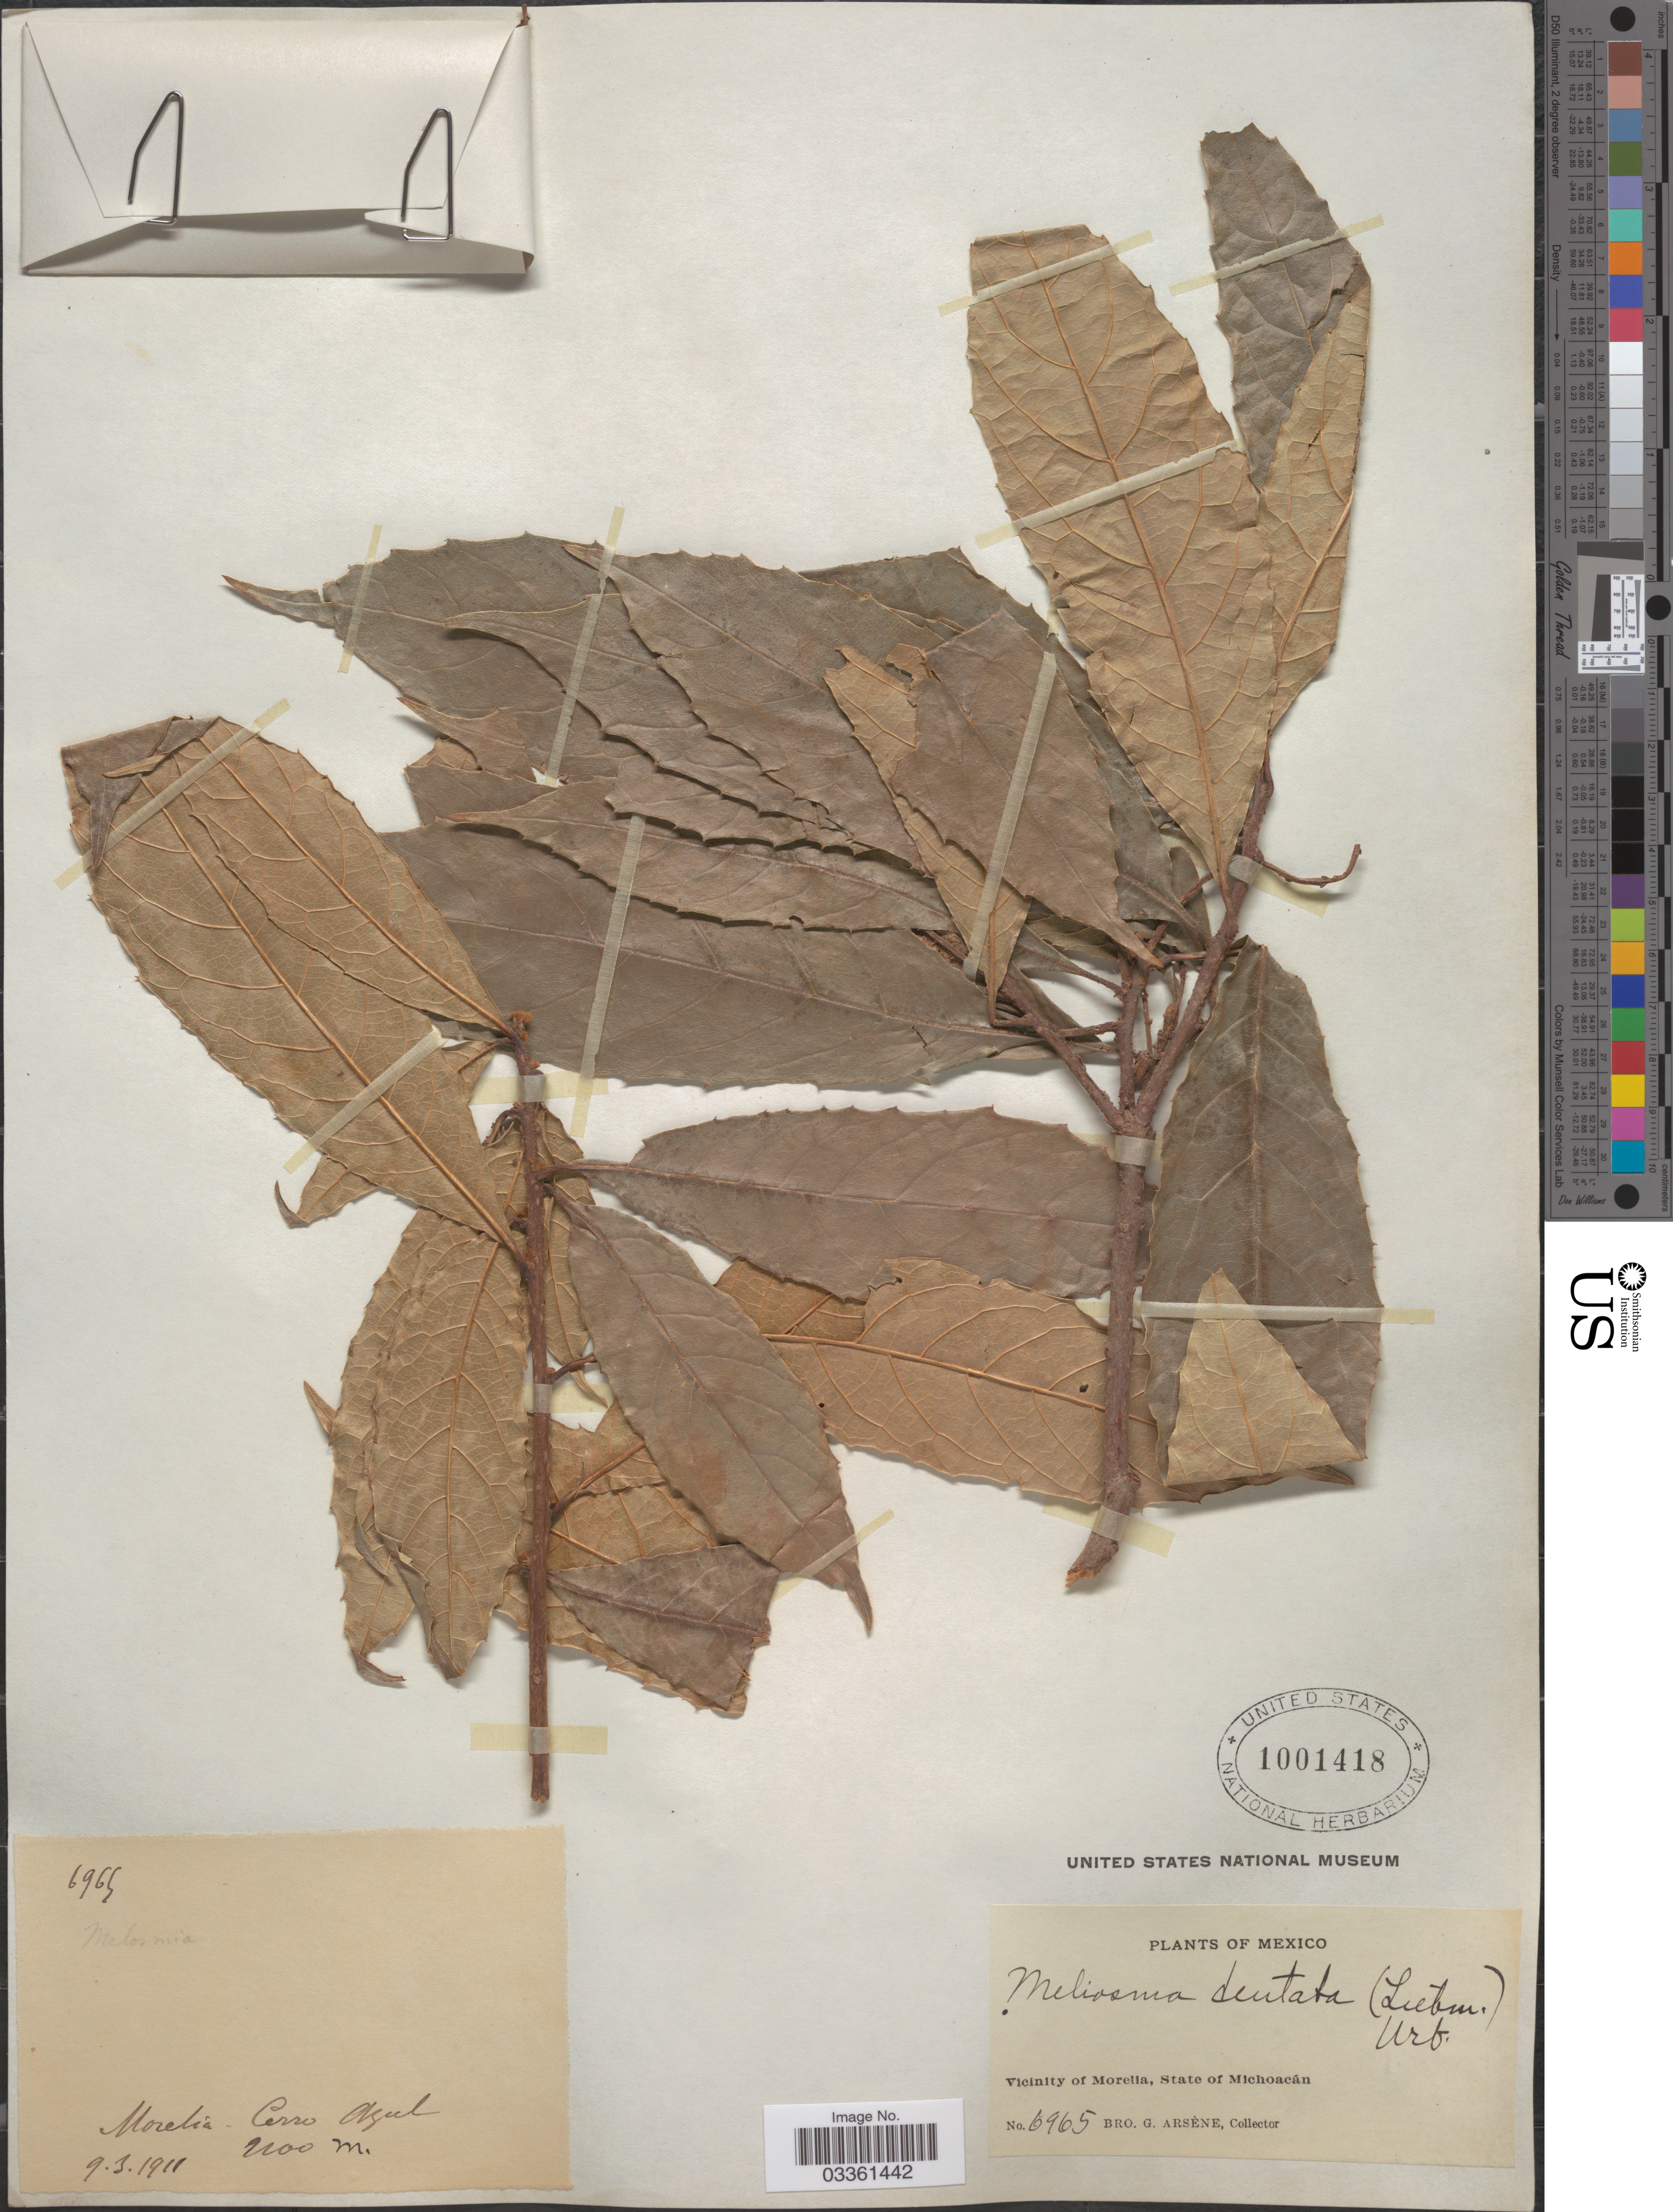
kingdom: Plantae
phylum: Tracheophyta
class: Magnoliopsida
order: Proteales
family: Sabiaceae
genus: Meliosma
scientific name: Meliosma dentata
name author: (Liebm.) Urb.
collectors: Bro. G. Arsène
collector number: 6965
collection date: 1911-03-09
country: Mexico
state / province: Michoacán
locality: Vicinity of Morelia.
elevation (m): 2200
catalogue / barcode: US 1001418